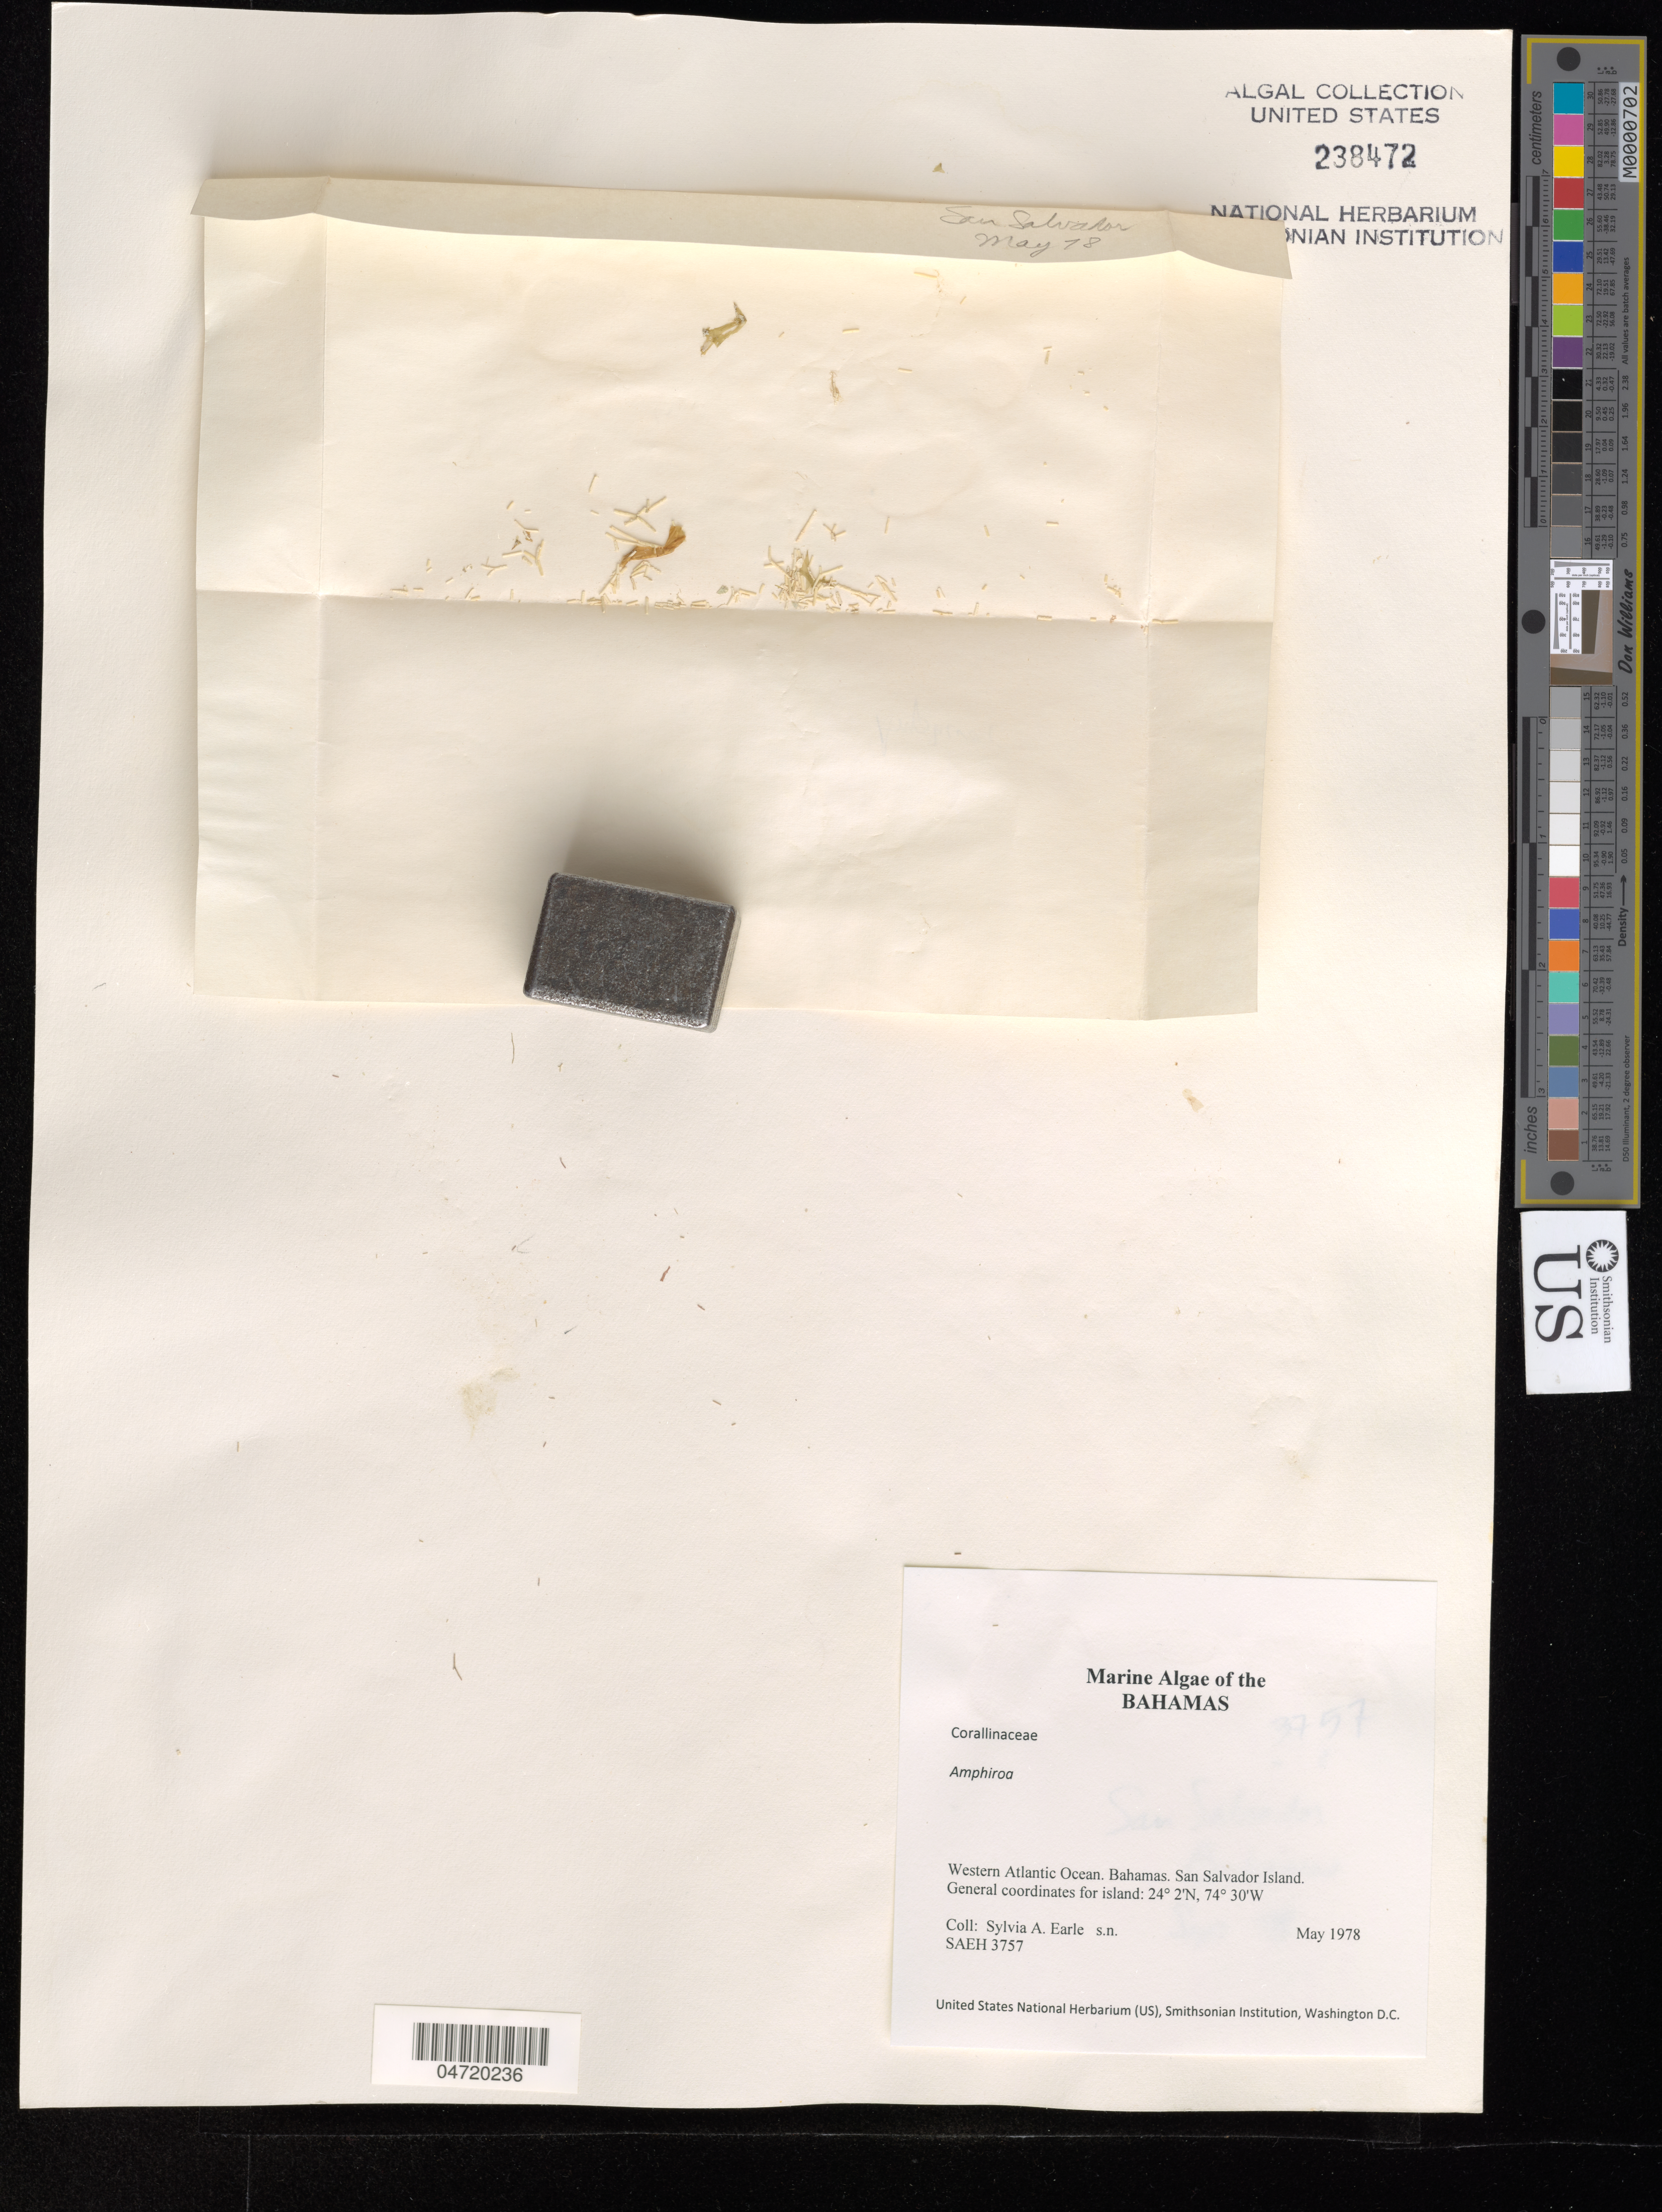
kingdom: Plantae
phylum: Rhodophyta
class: Florideophyceae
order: Corallinales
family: Lithophyllaceae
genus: Amphiroa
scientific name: Amphiroa sp.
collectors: S. A. Earle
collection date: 1978-05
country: Bahamas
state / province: San Salvador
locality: Western Atlantic Ocean. San Salvador Island.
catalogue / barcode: US 238472